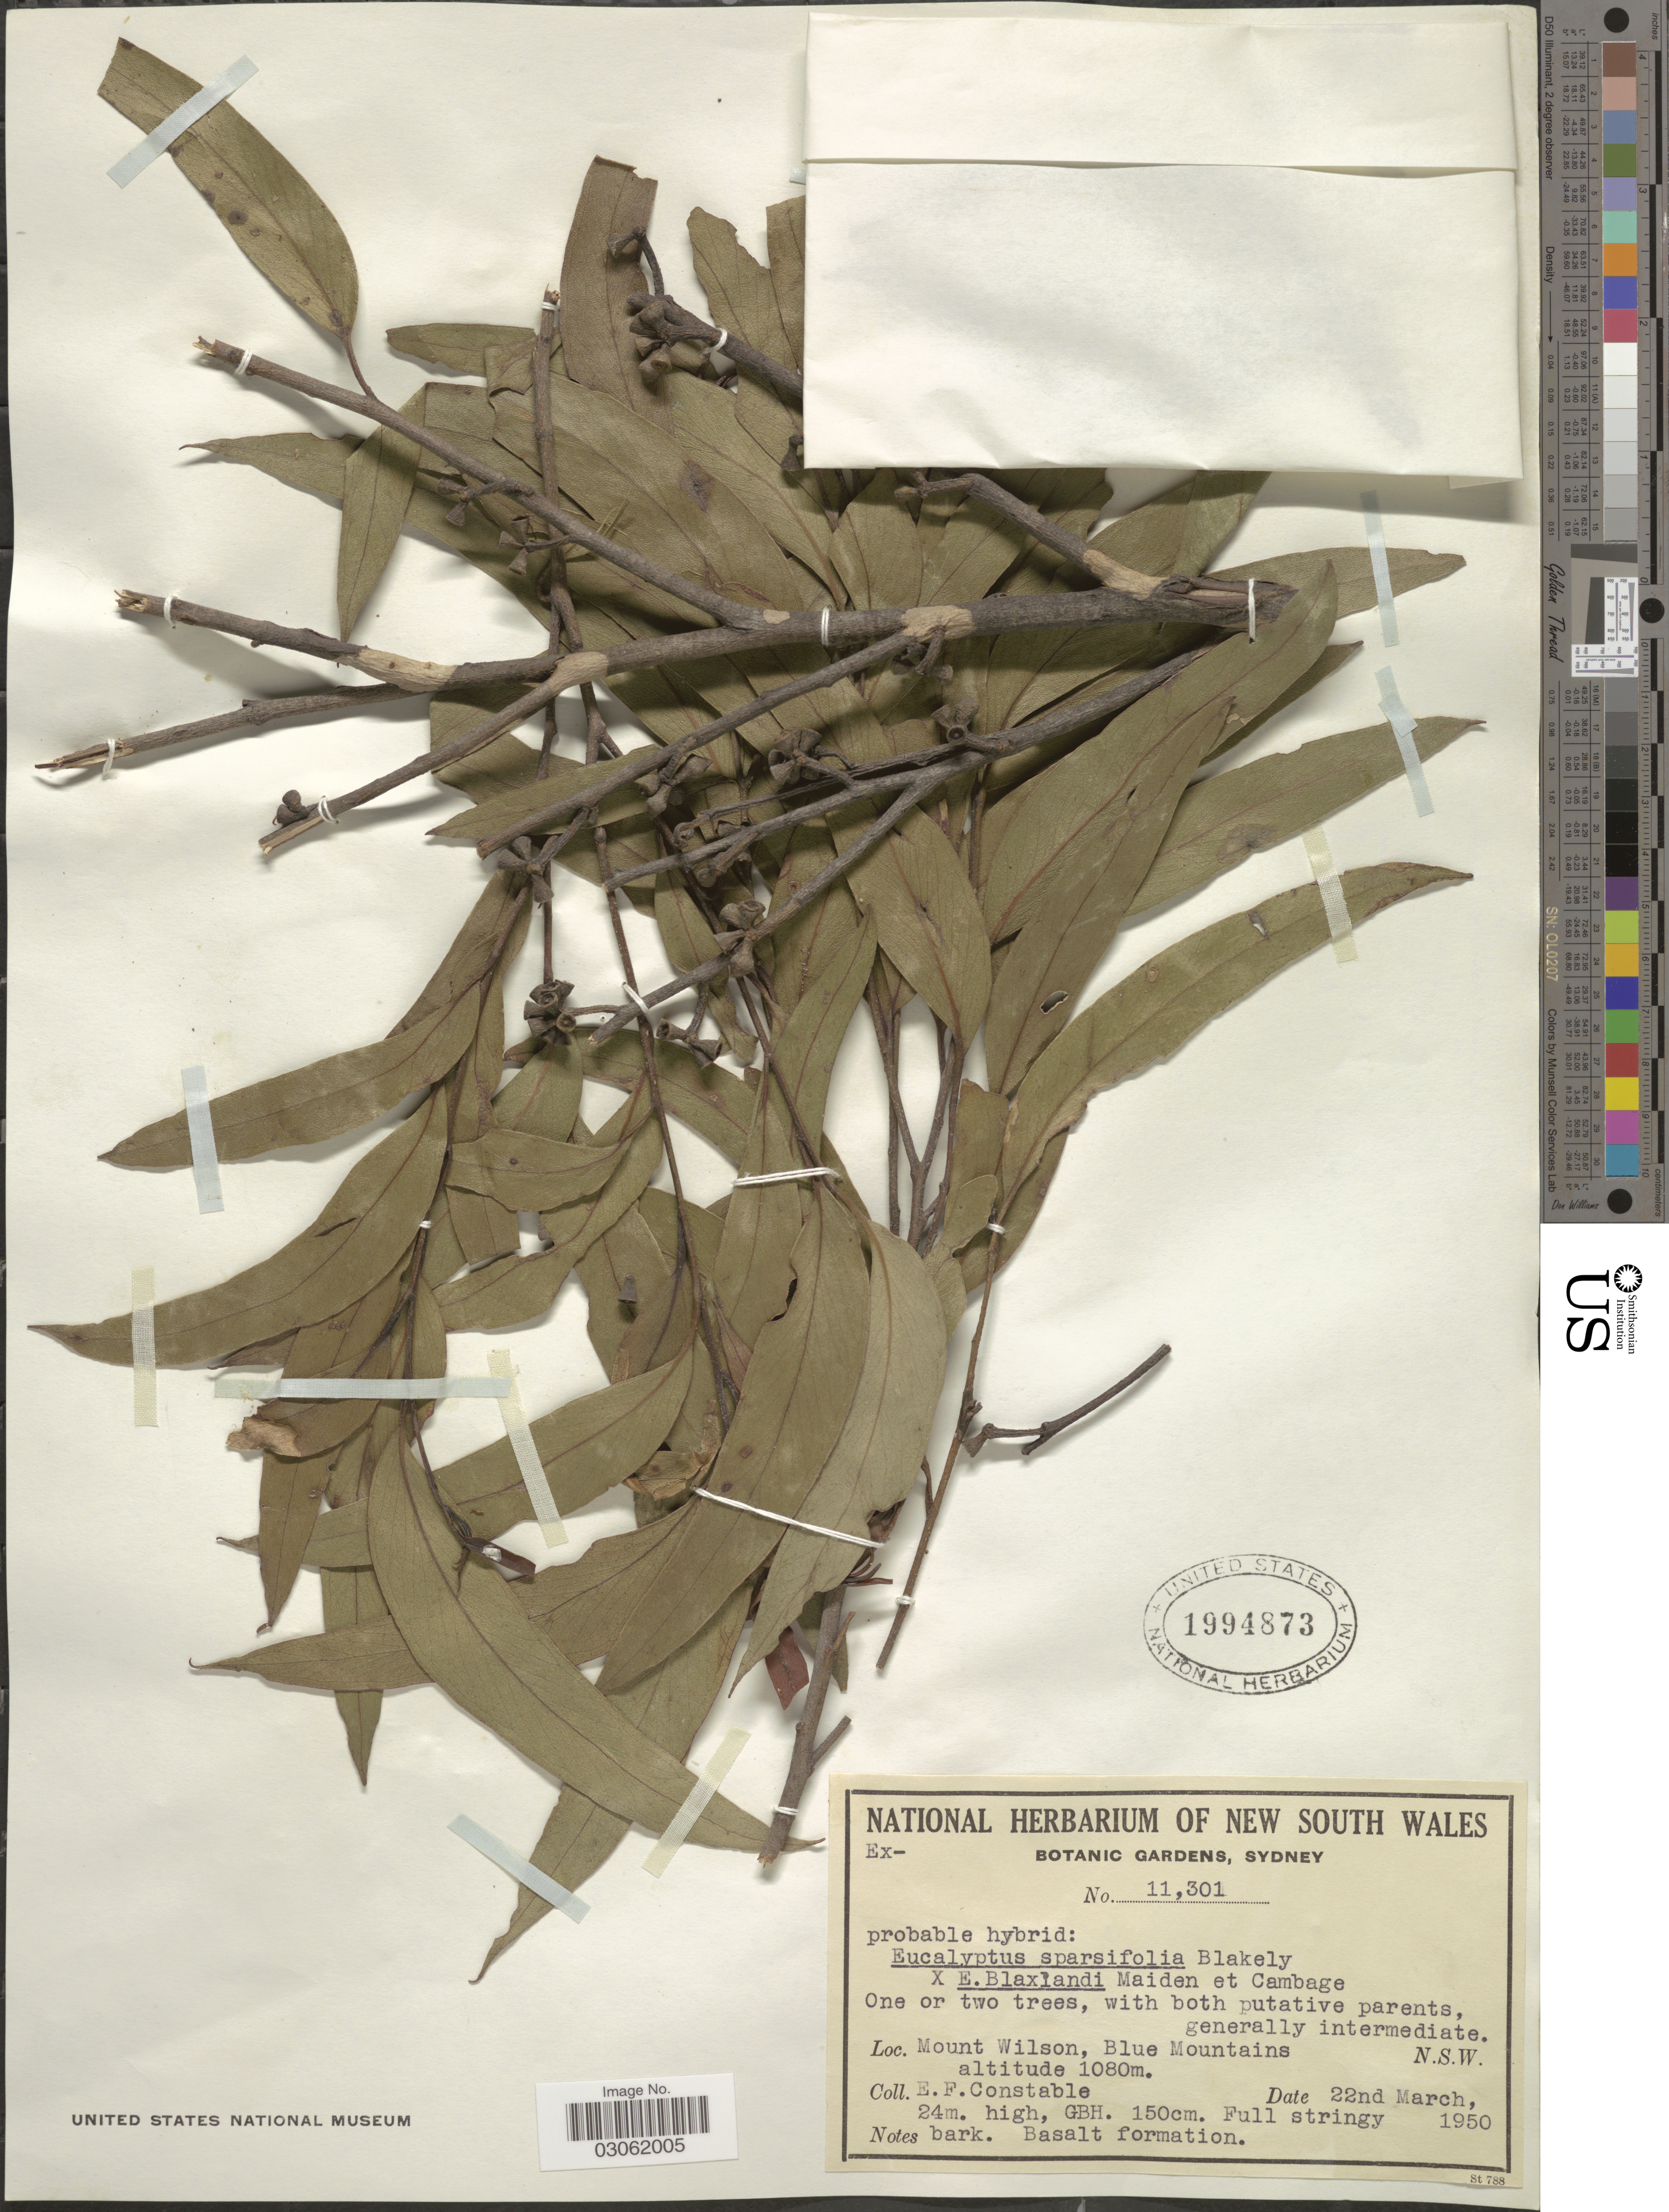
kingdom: Plantae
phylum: Tracheophyta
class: Magnoliopsida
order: Myrtales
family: Myrtaceae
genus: Eucalyptus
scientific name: Eucalyptus sparsifolia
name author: Blakely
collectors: E. F. Constable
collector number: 11301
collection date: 1950-03-22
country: Australia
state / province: New South Wales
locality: Mount Wilson, Blue Mountains. N. S. W.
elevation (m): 1080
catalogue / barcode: US 1994873